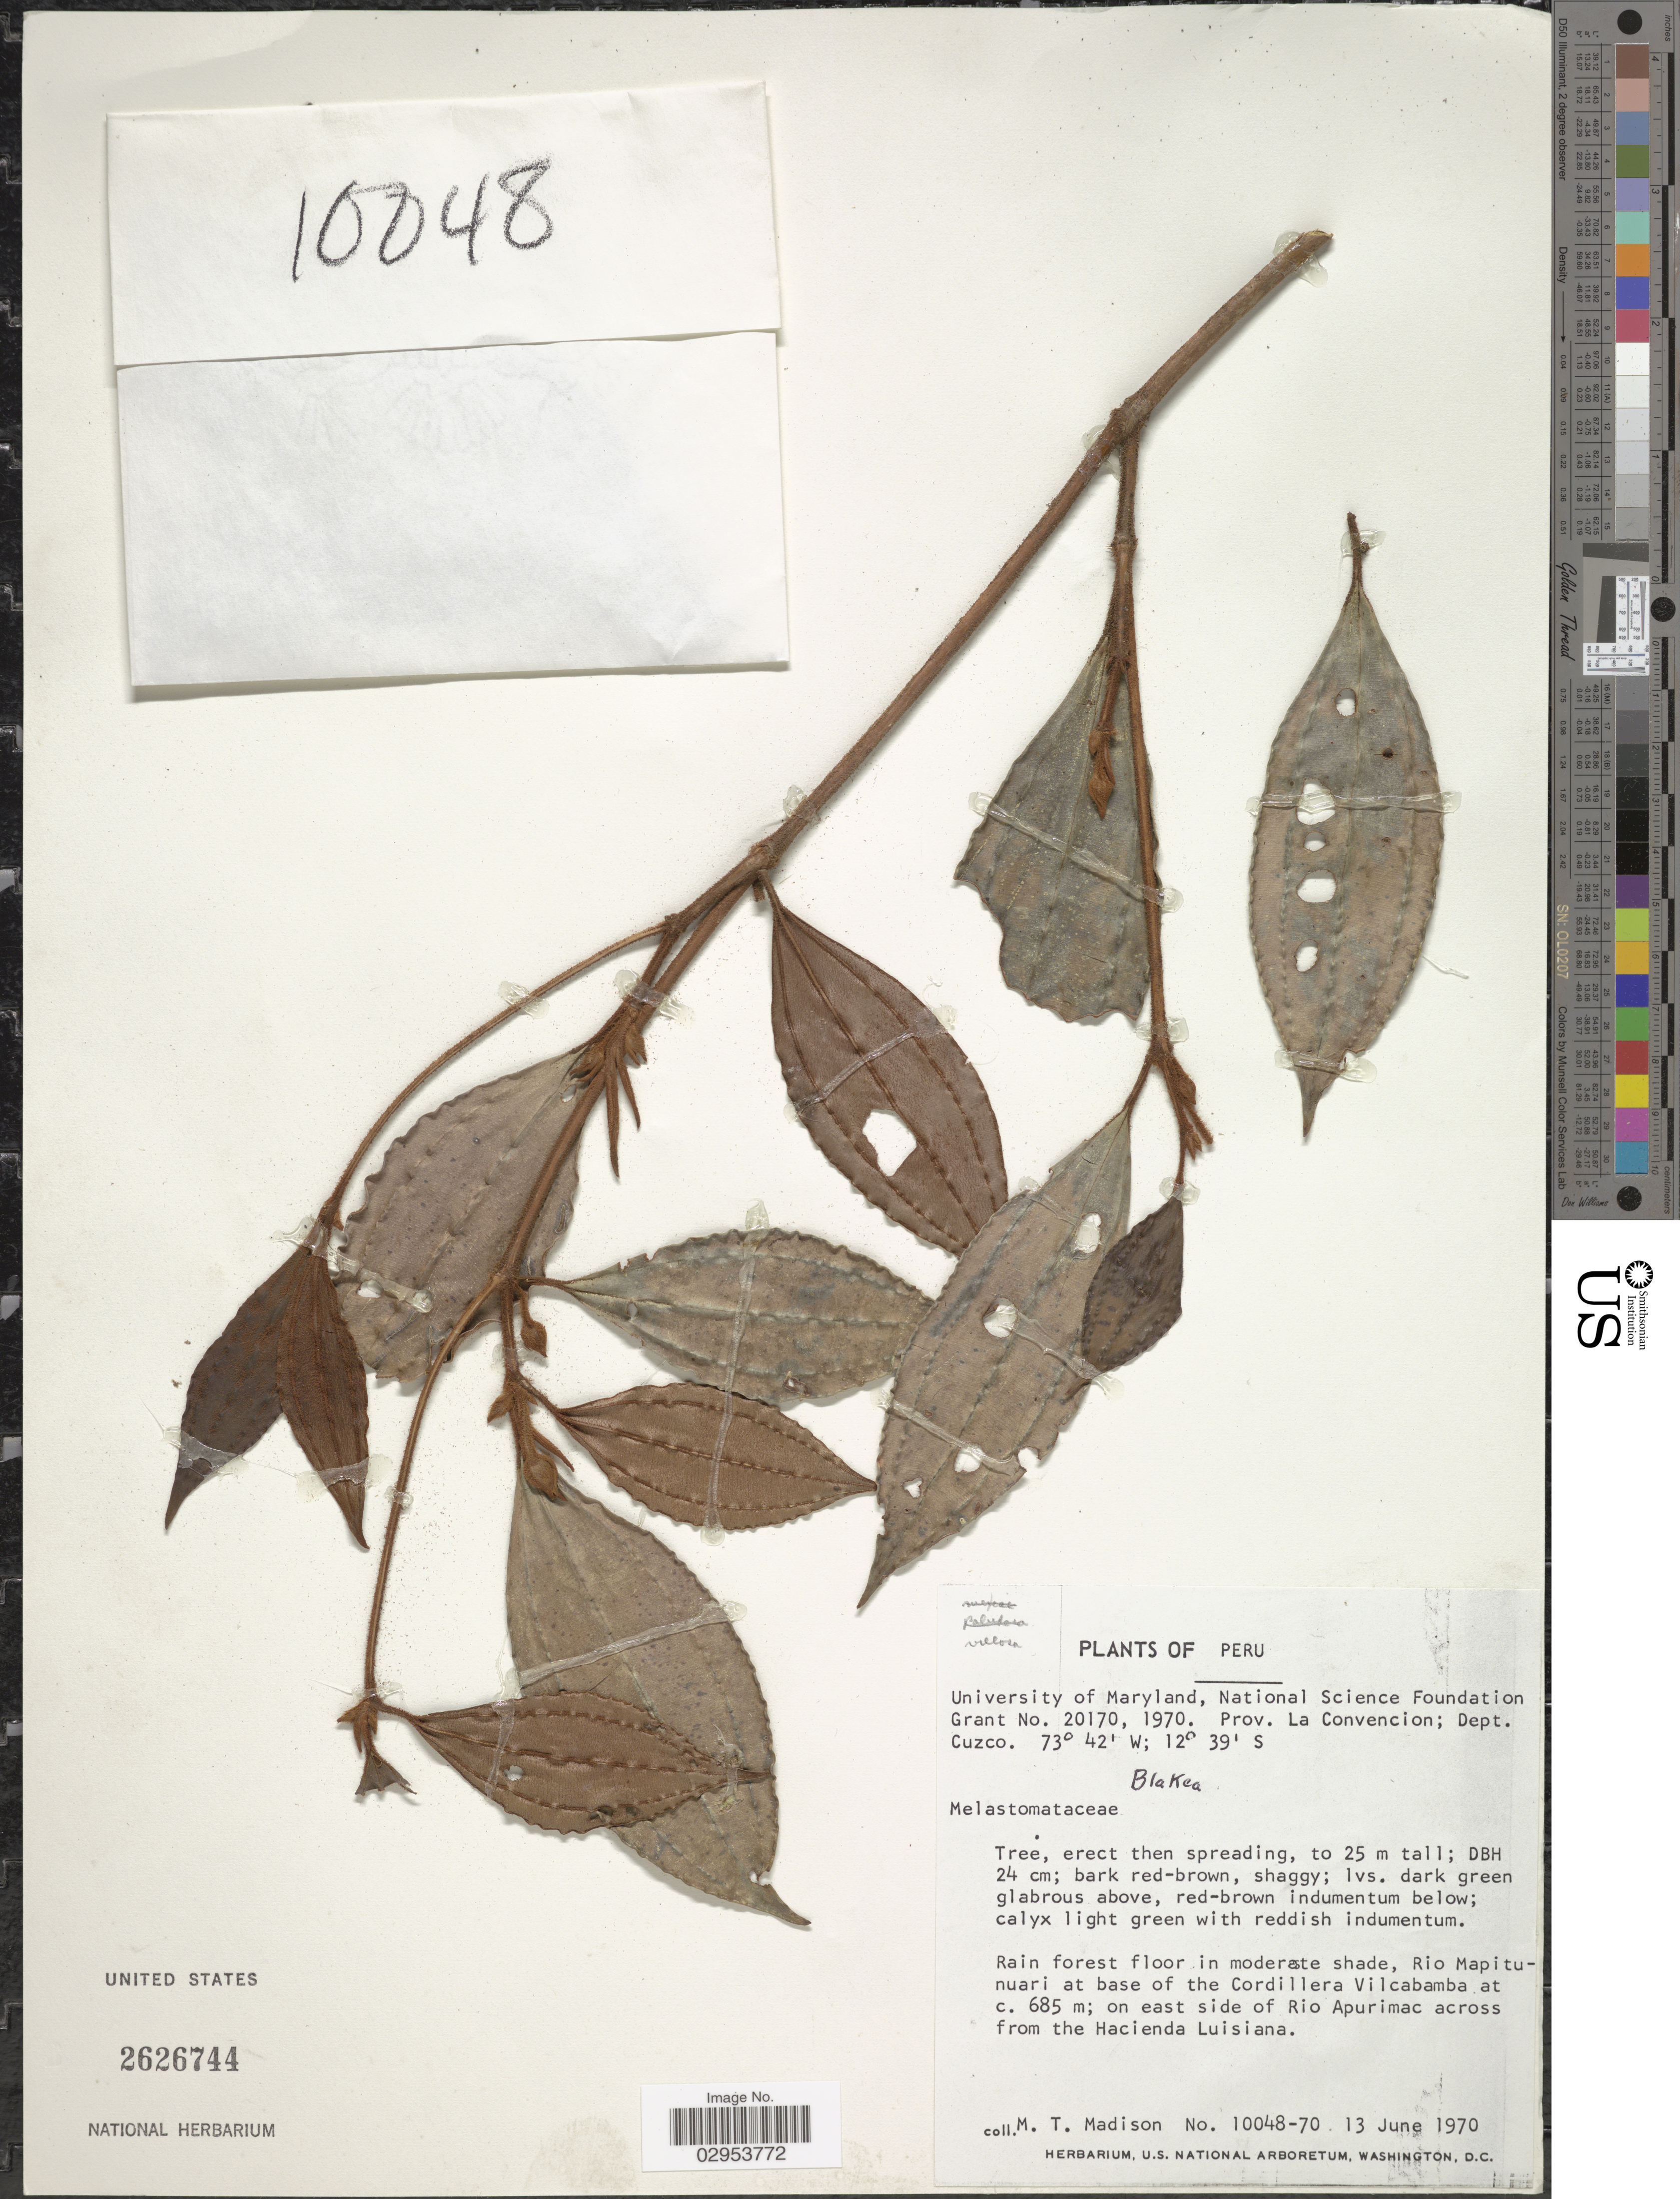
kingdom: Plantae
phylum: Tracheophyta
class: Magnoliopsida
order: Myrtales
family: Melastomataceae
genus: Blakea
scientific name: Blakea sp.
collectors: M. T. Madison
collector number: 10048-70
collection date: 1970-06-13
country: Peru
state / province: Cusco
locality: Prov. La Convencion; Dept. Cuzco. Rain forest floor in moderate shade, Rio Mapitunuari at base of the Cordillera Vilcabamba; on east side of Rio Apurimac across from the Hacienda Luisiana.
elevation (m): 685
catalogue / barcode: US 2626744